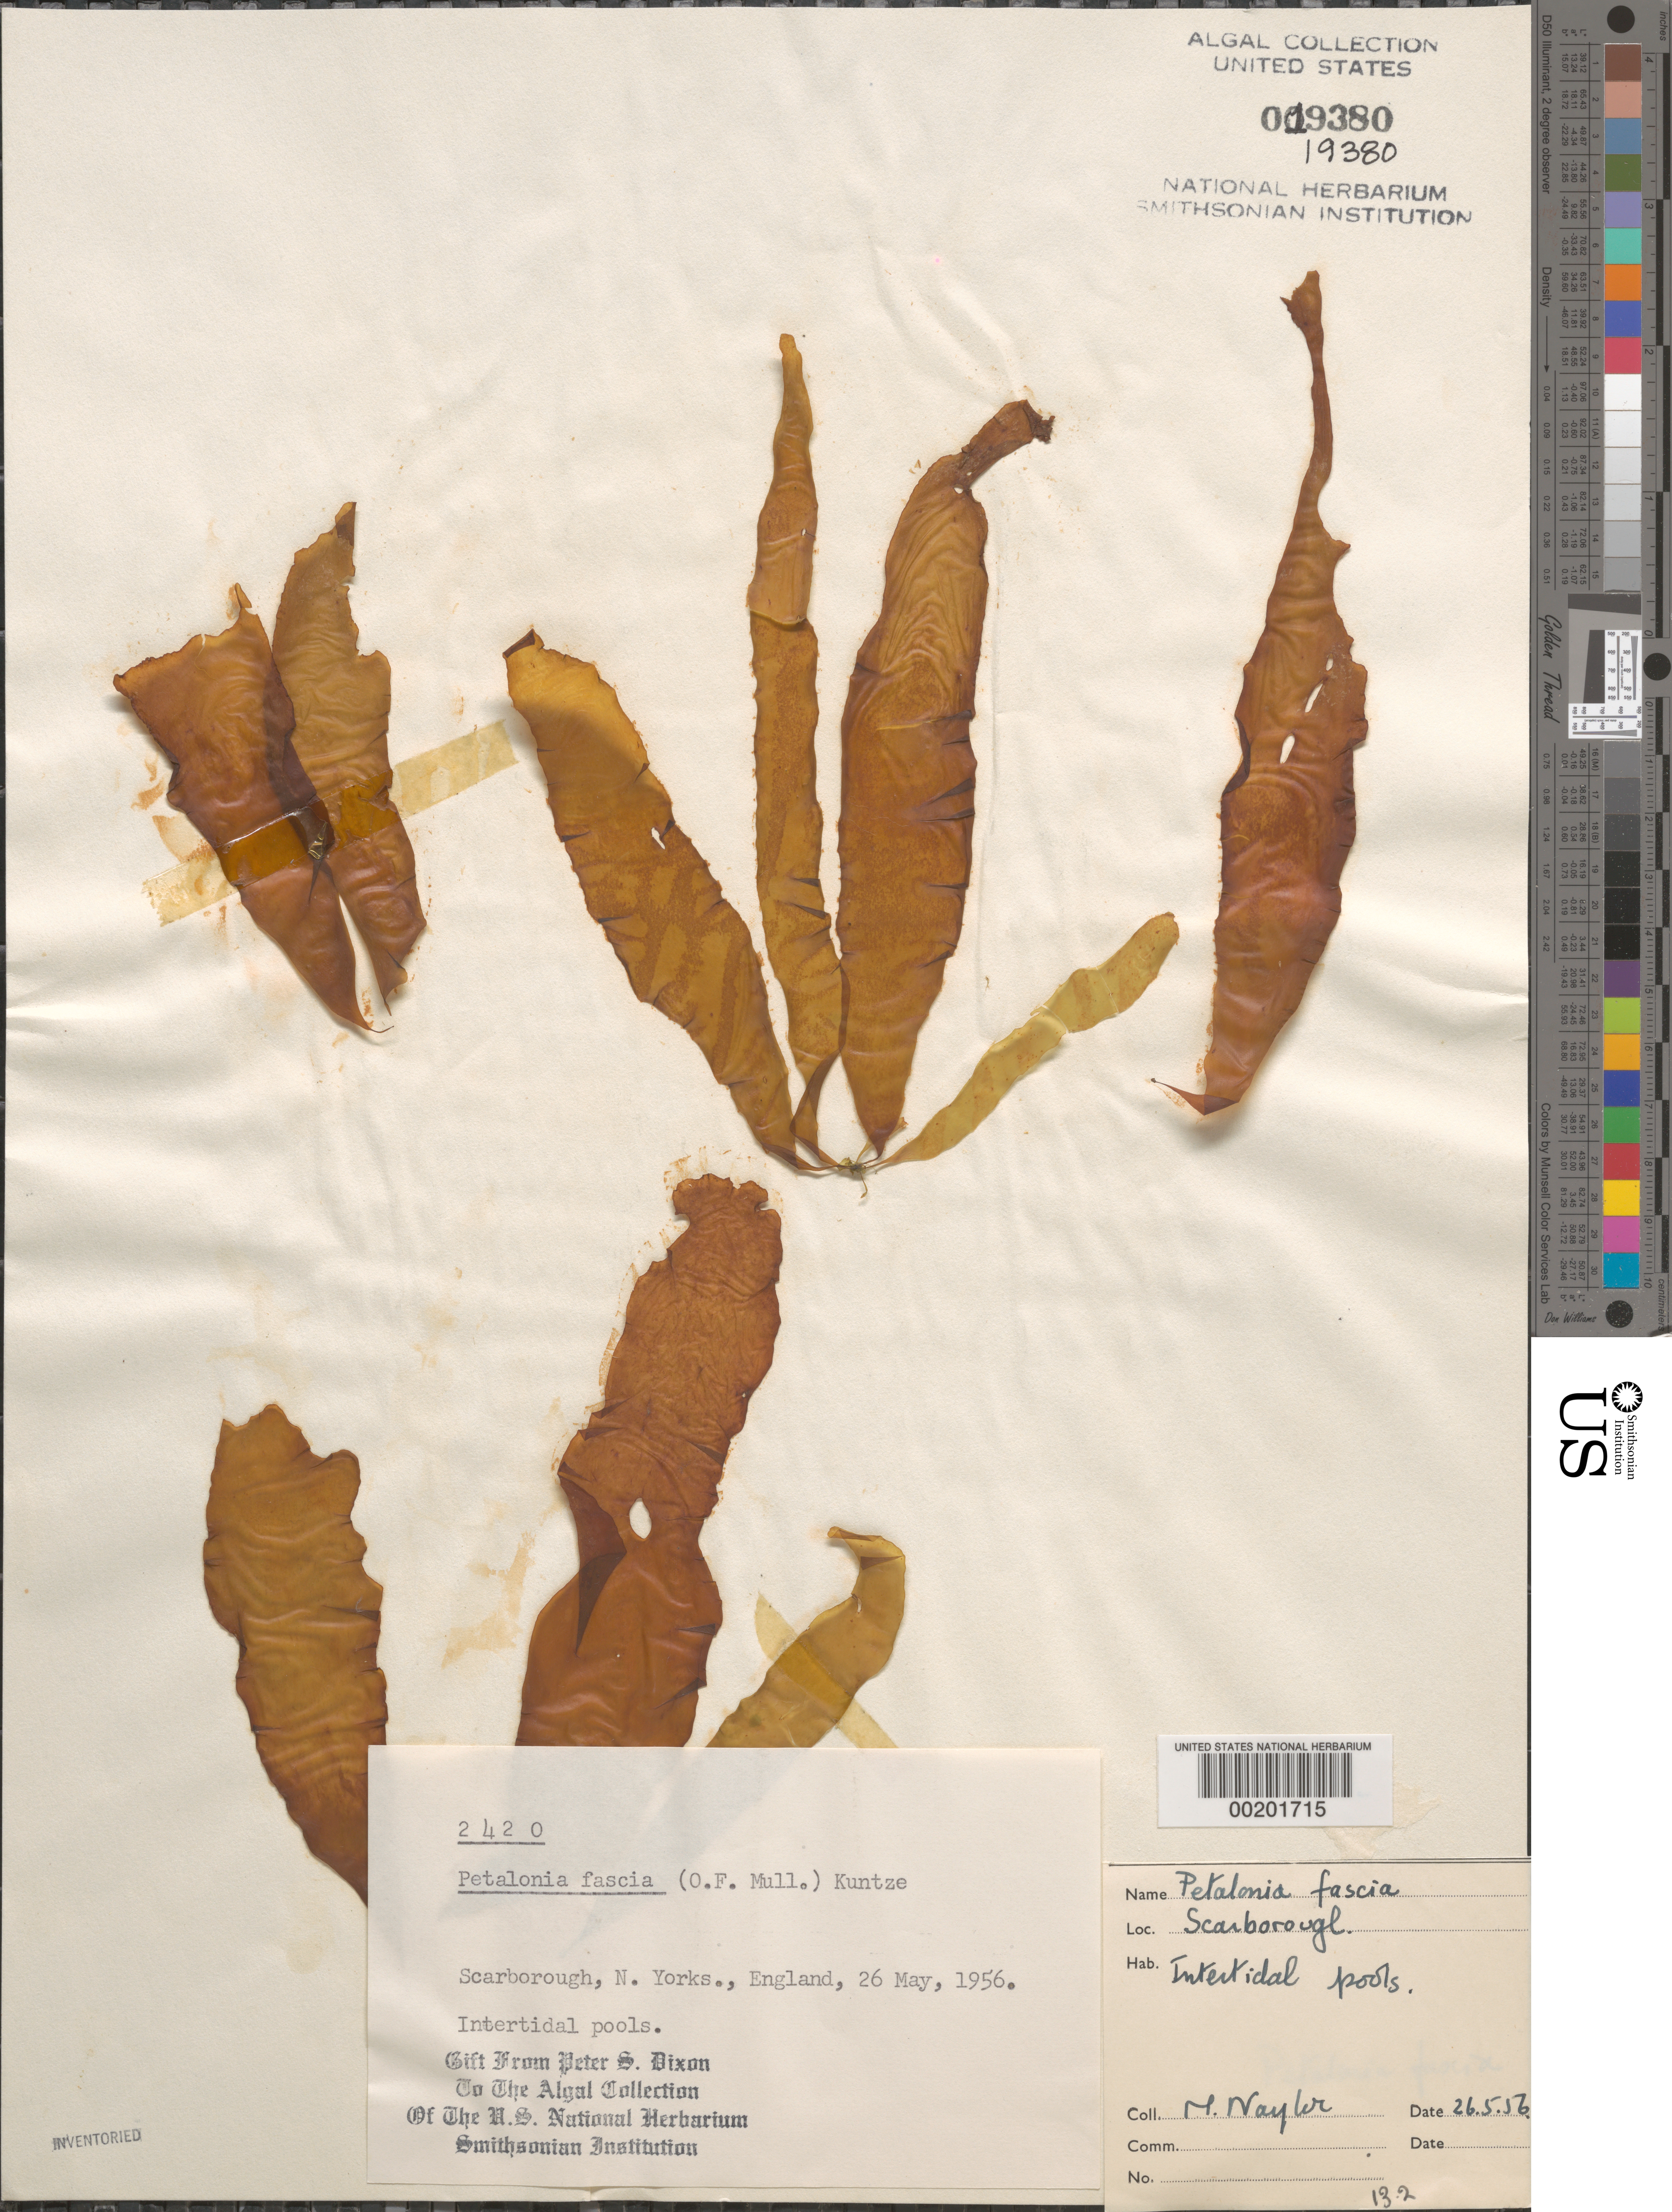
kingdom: Chromista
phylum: Ochrophyta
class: Phaeophyceae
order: Scytosiphonales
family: Scytosiphonaceae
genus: Petalonia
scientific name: Petalonia fascia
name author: (O.F. Müller) Kuntze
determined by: Dixon, P. S.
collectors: M. Roberts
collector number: PSD 2420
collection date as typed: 26 May 1956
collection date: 1956-05-26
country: United Kingdom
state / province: England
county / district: North Yorkshire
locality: Scarborough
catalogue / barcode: US 19380